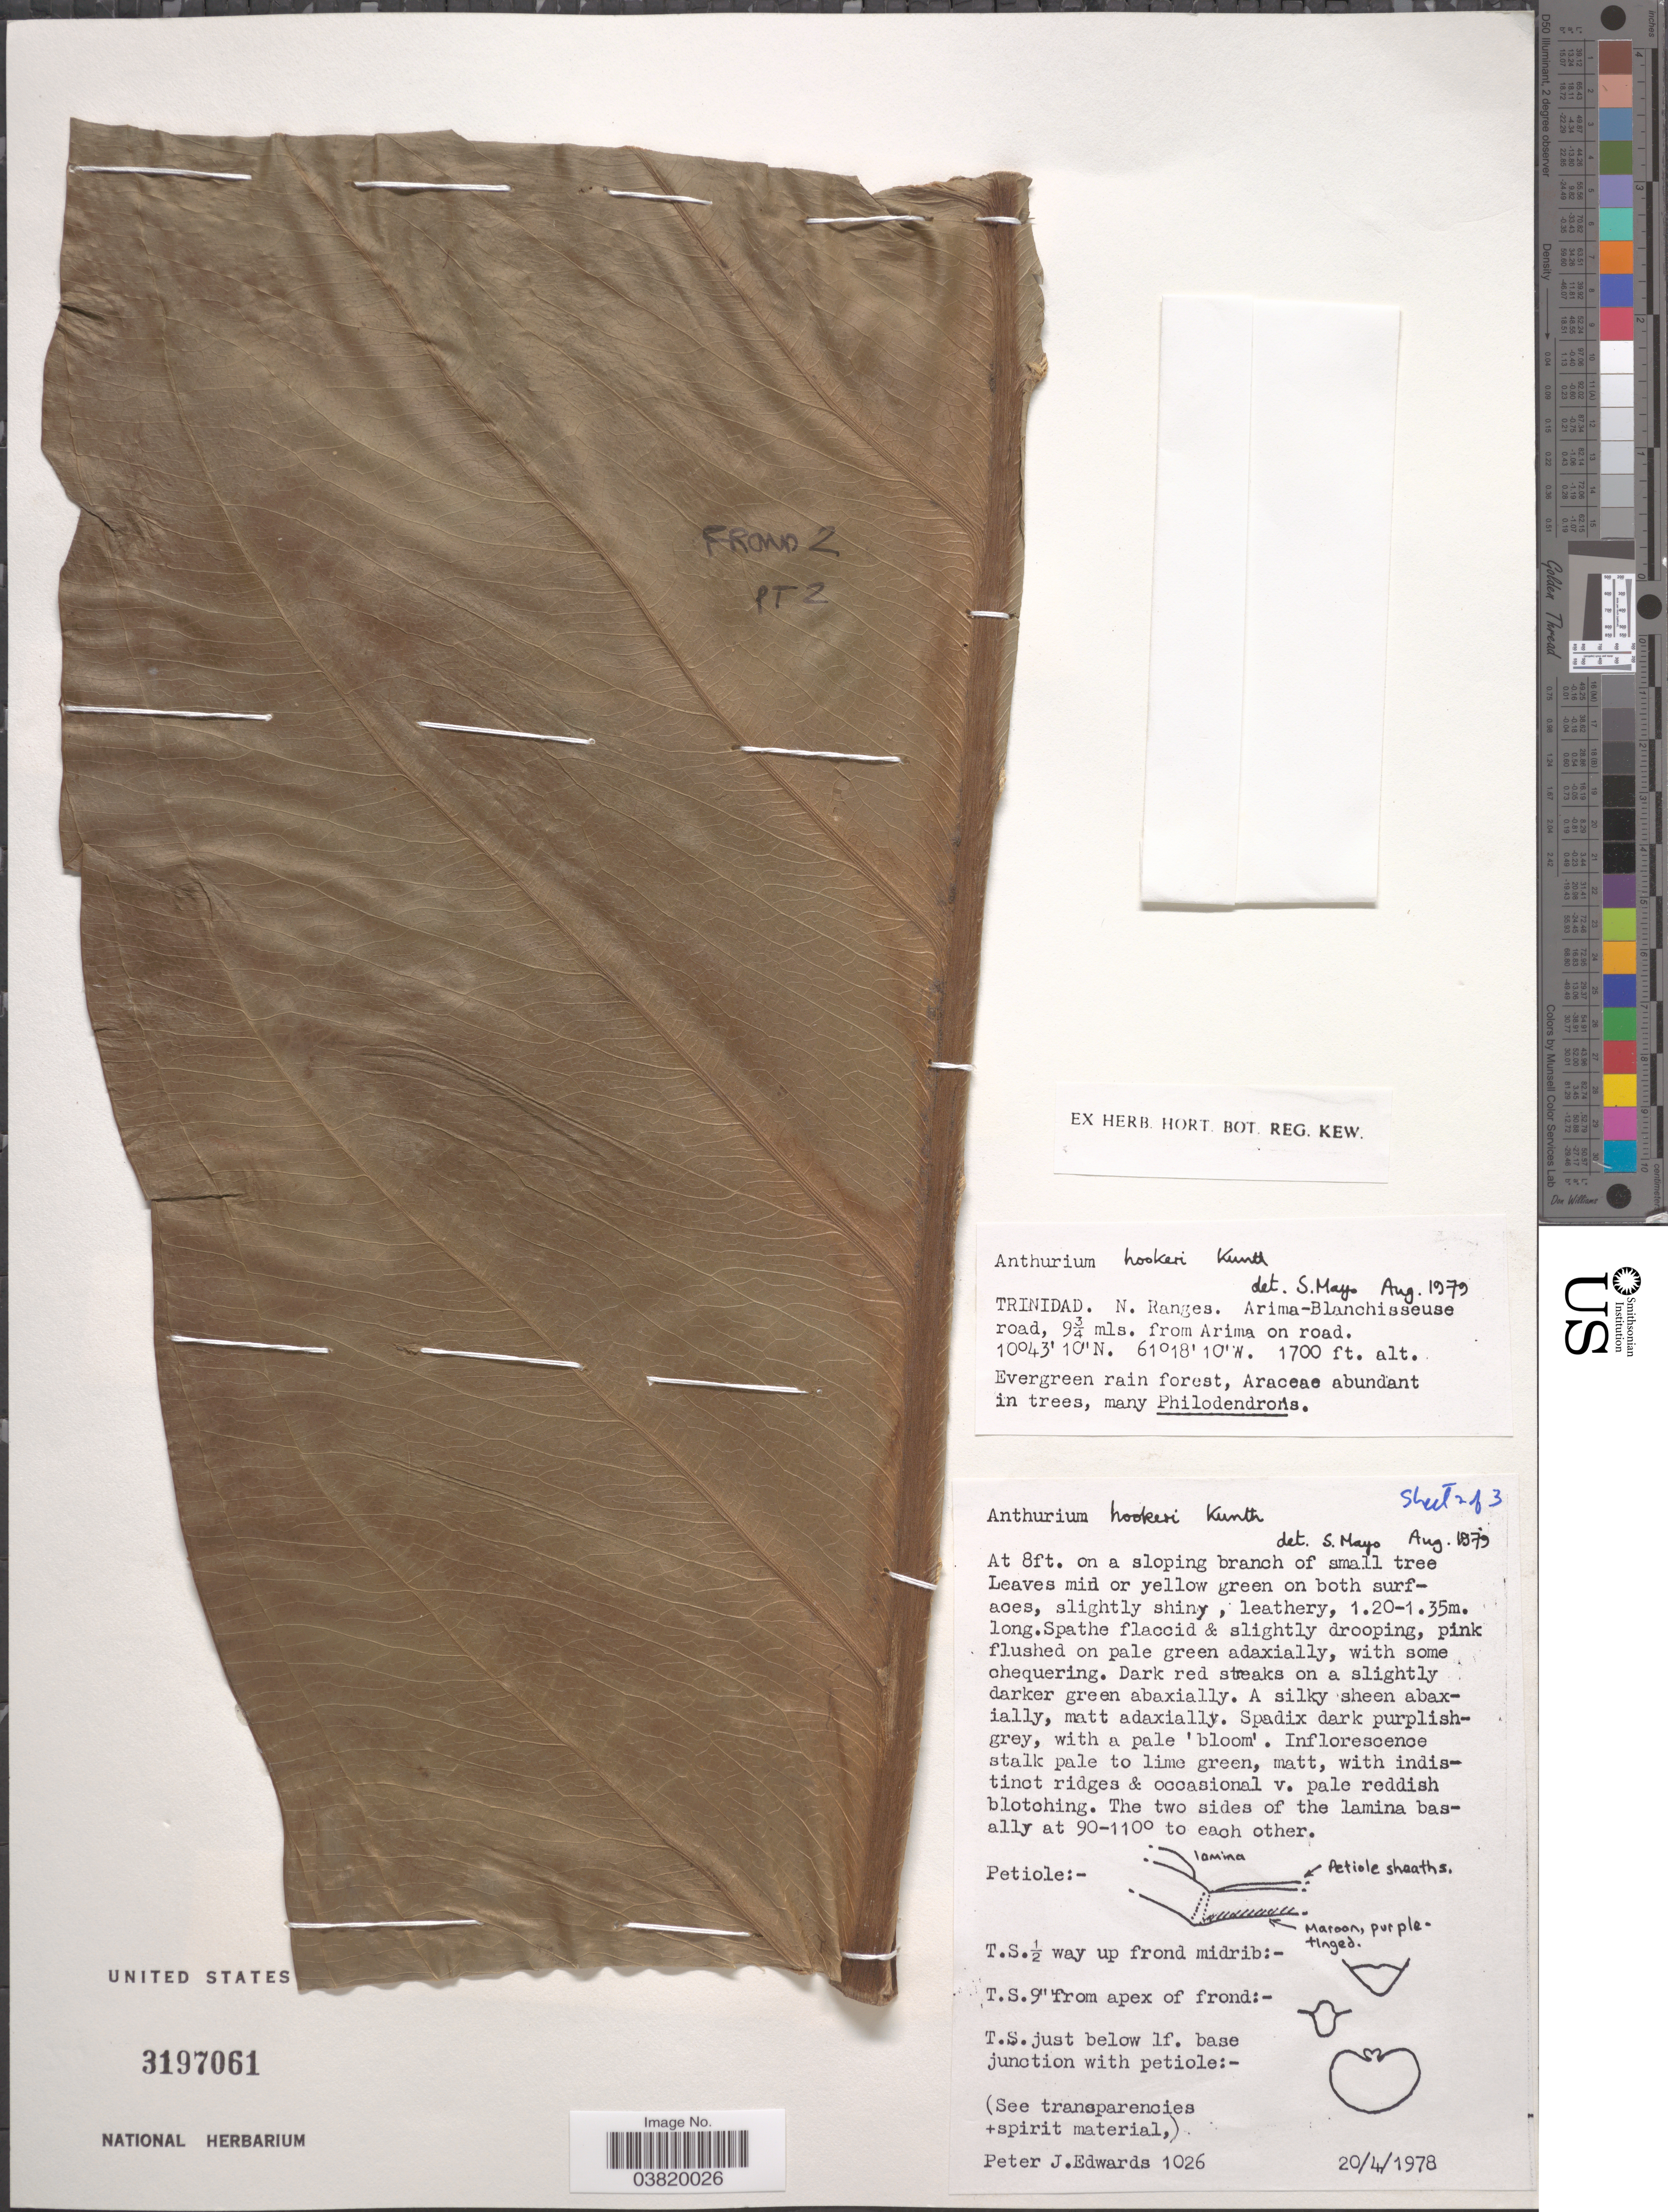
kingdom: Plantae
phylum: Tracheophyta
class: Liliopsida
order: Alismatales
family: Araceae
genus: Anthurium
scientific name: Anthurium hookeri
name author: Kunth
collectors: P. Edwards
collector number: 1026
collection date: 1978-04-20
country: Trinidad and Tobago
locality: Trinidad. N. Ranges. Arima-Blanchisseuse road. 9 3/4 mls. from Arima on road.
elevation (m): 518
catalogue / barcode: US 3197061